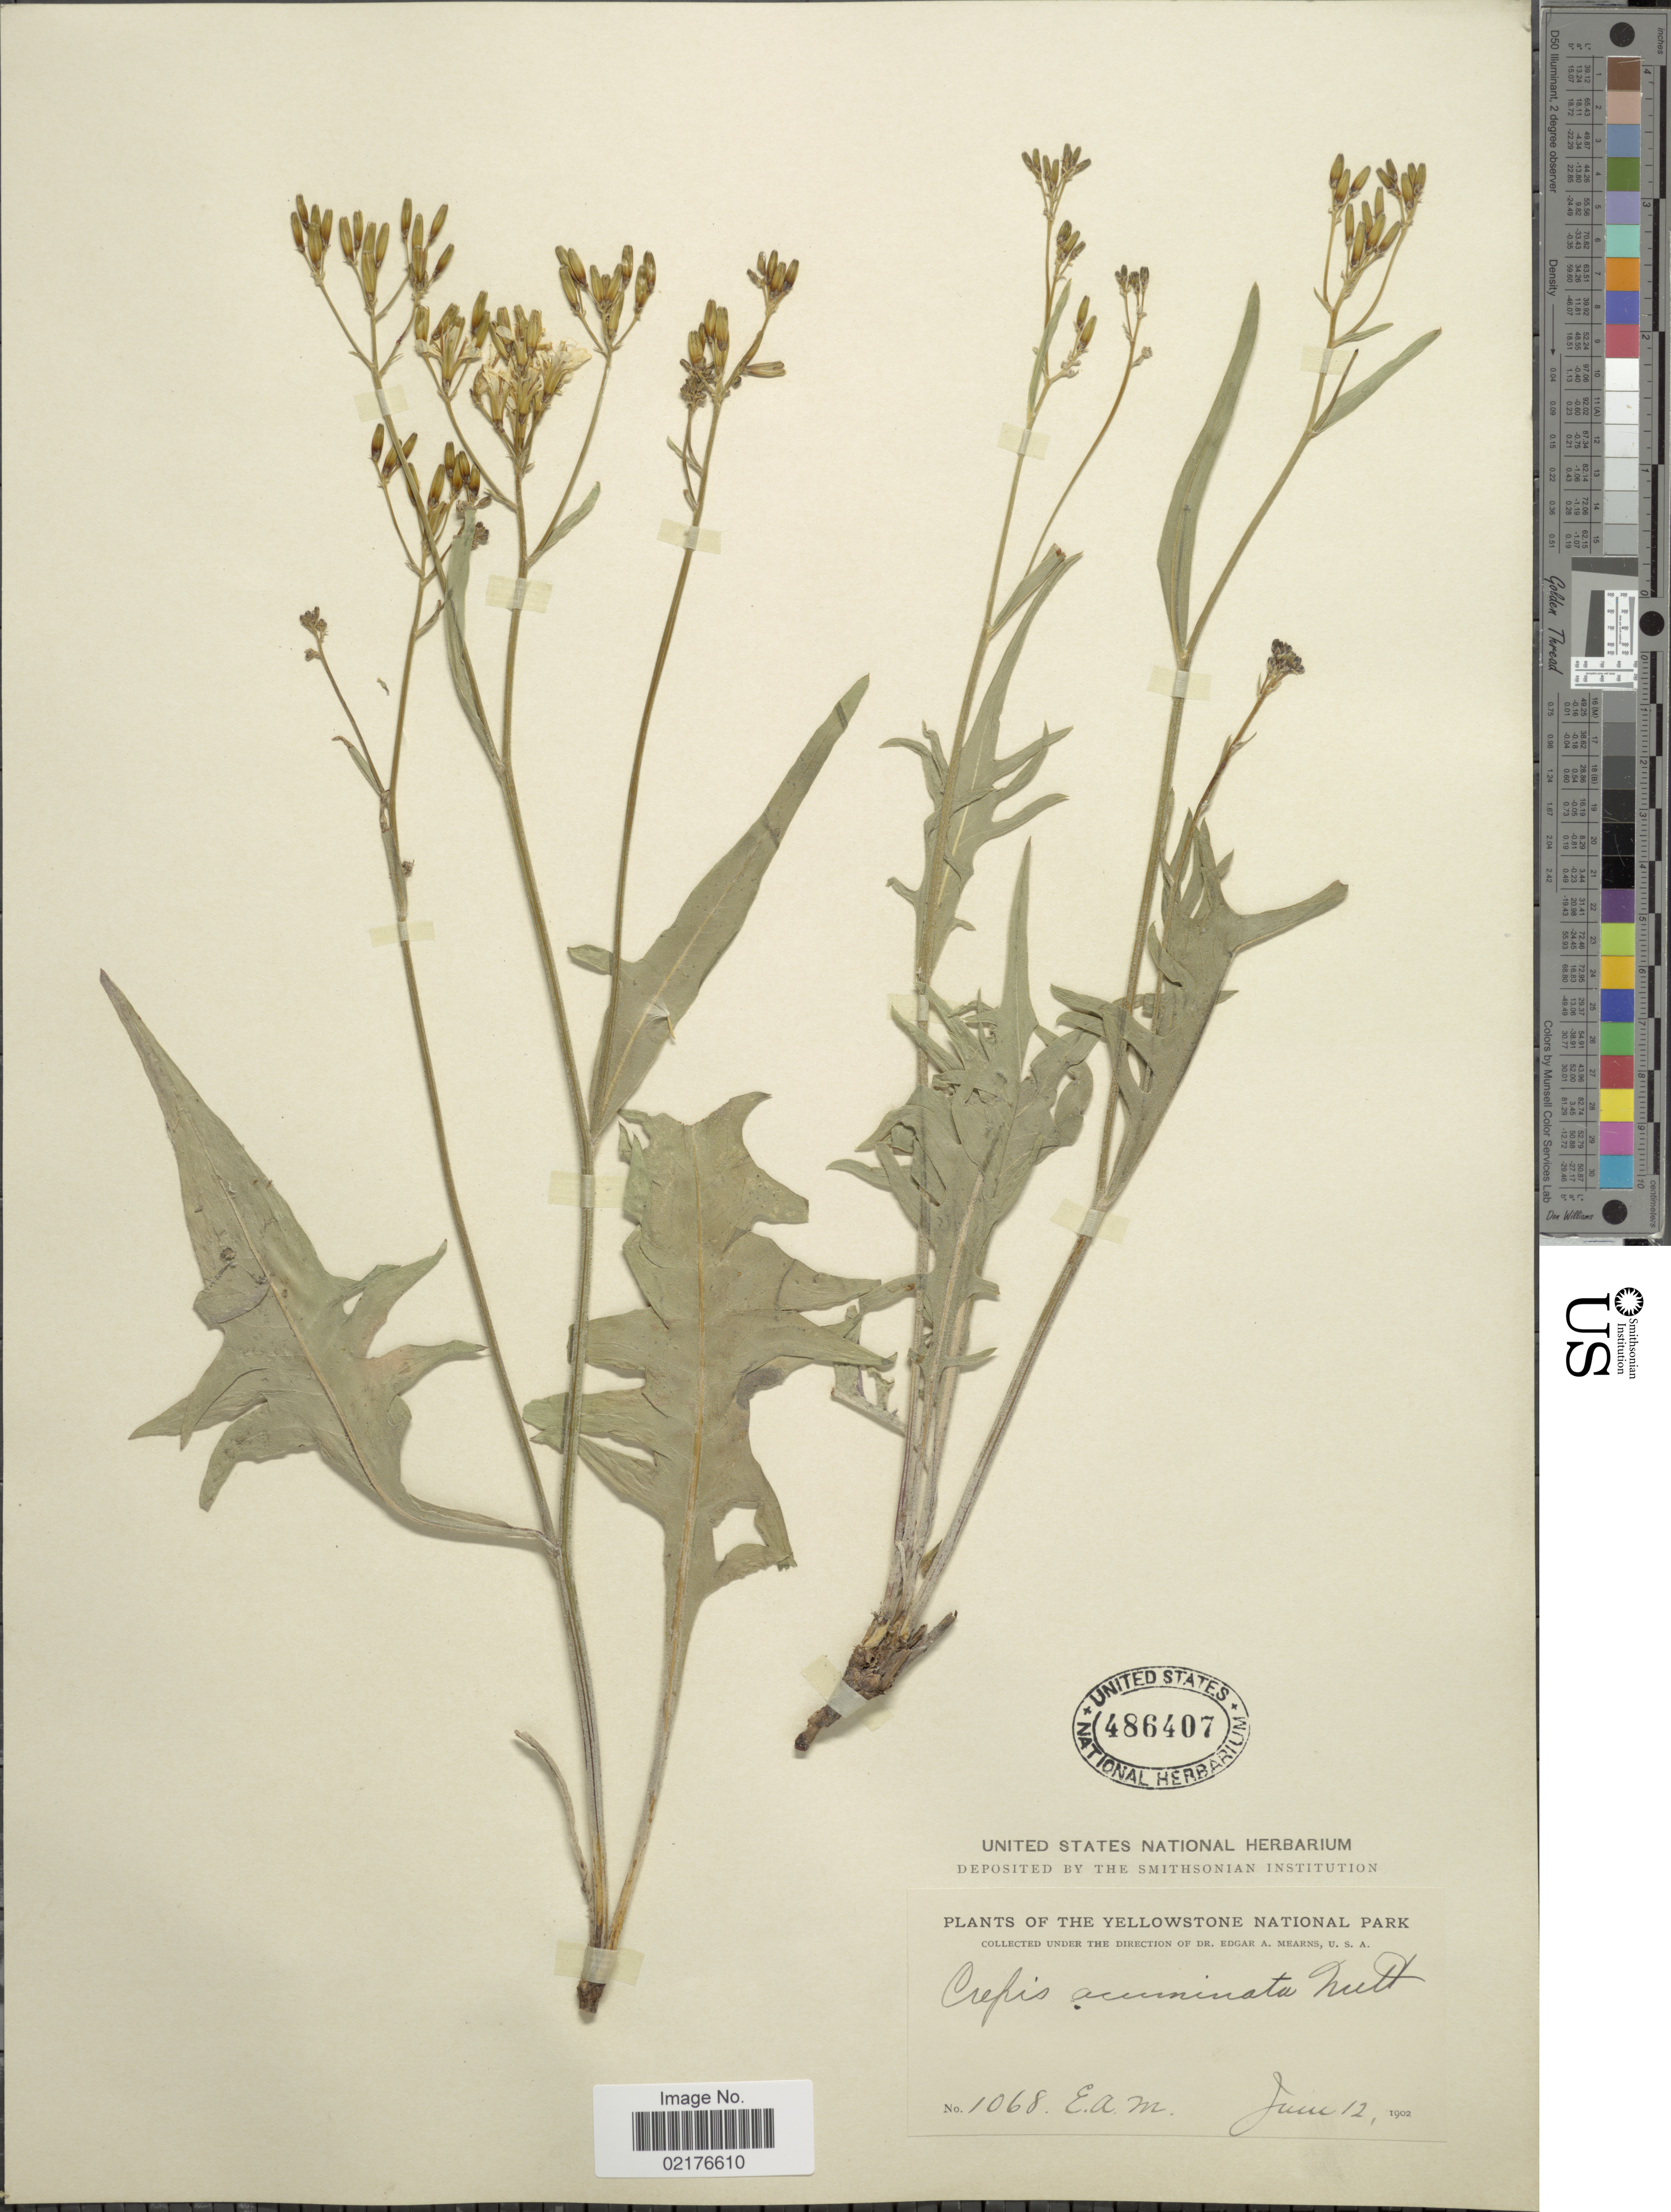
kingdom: Plantae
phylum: Tracheophyta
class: Magnoliopsida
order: Asterales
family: Asteraceae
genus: Crepis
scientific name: Crepis acuminata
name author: Nutt.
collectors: E. A. Mearns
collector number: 1068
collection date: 1902-06-12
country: United States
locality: The Yellowstone National Park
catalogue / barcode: US 486407